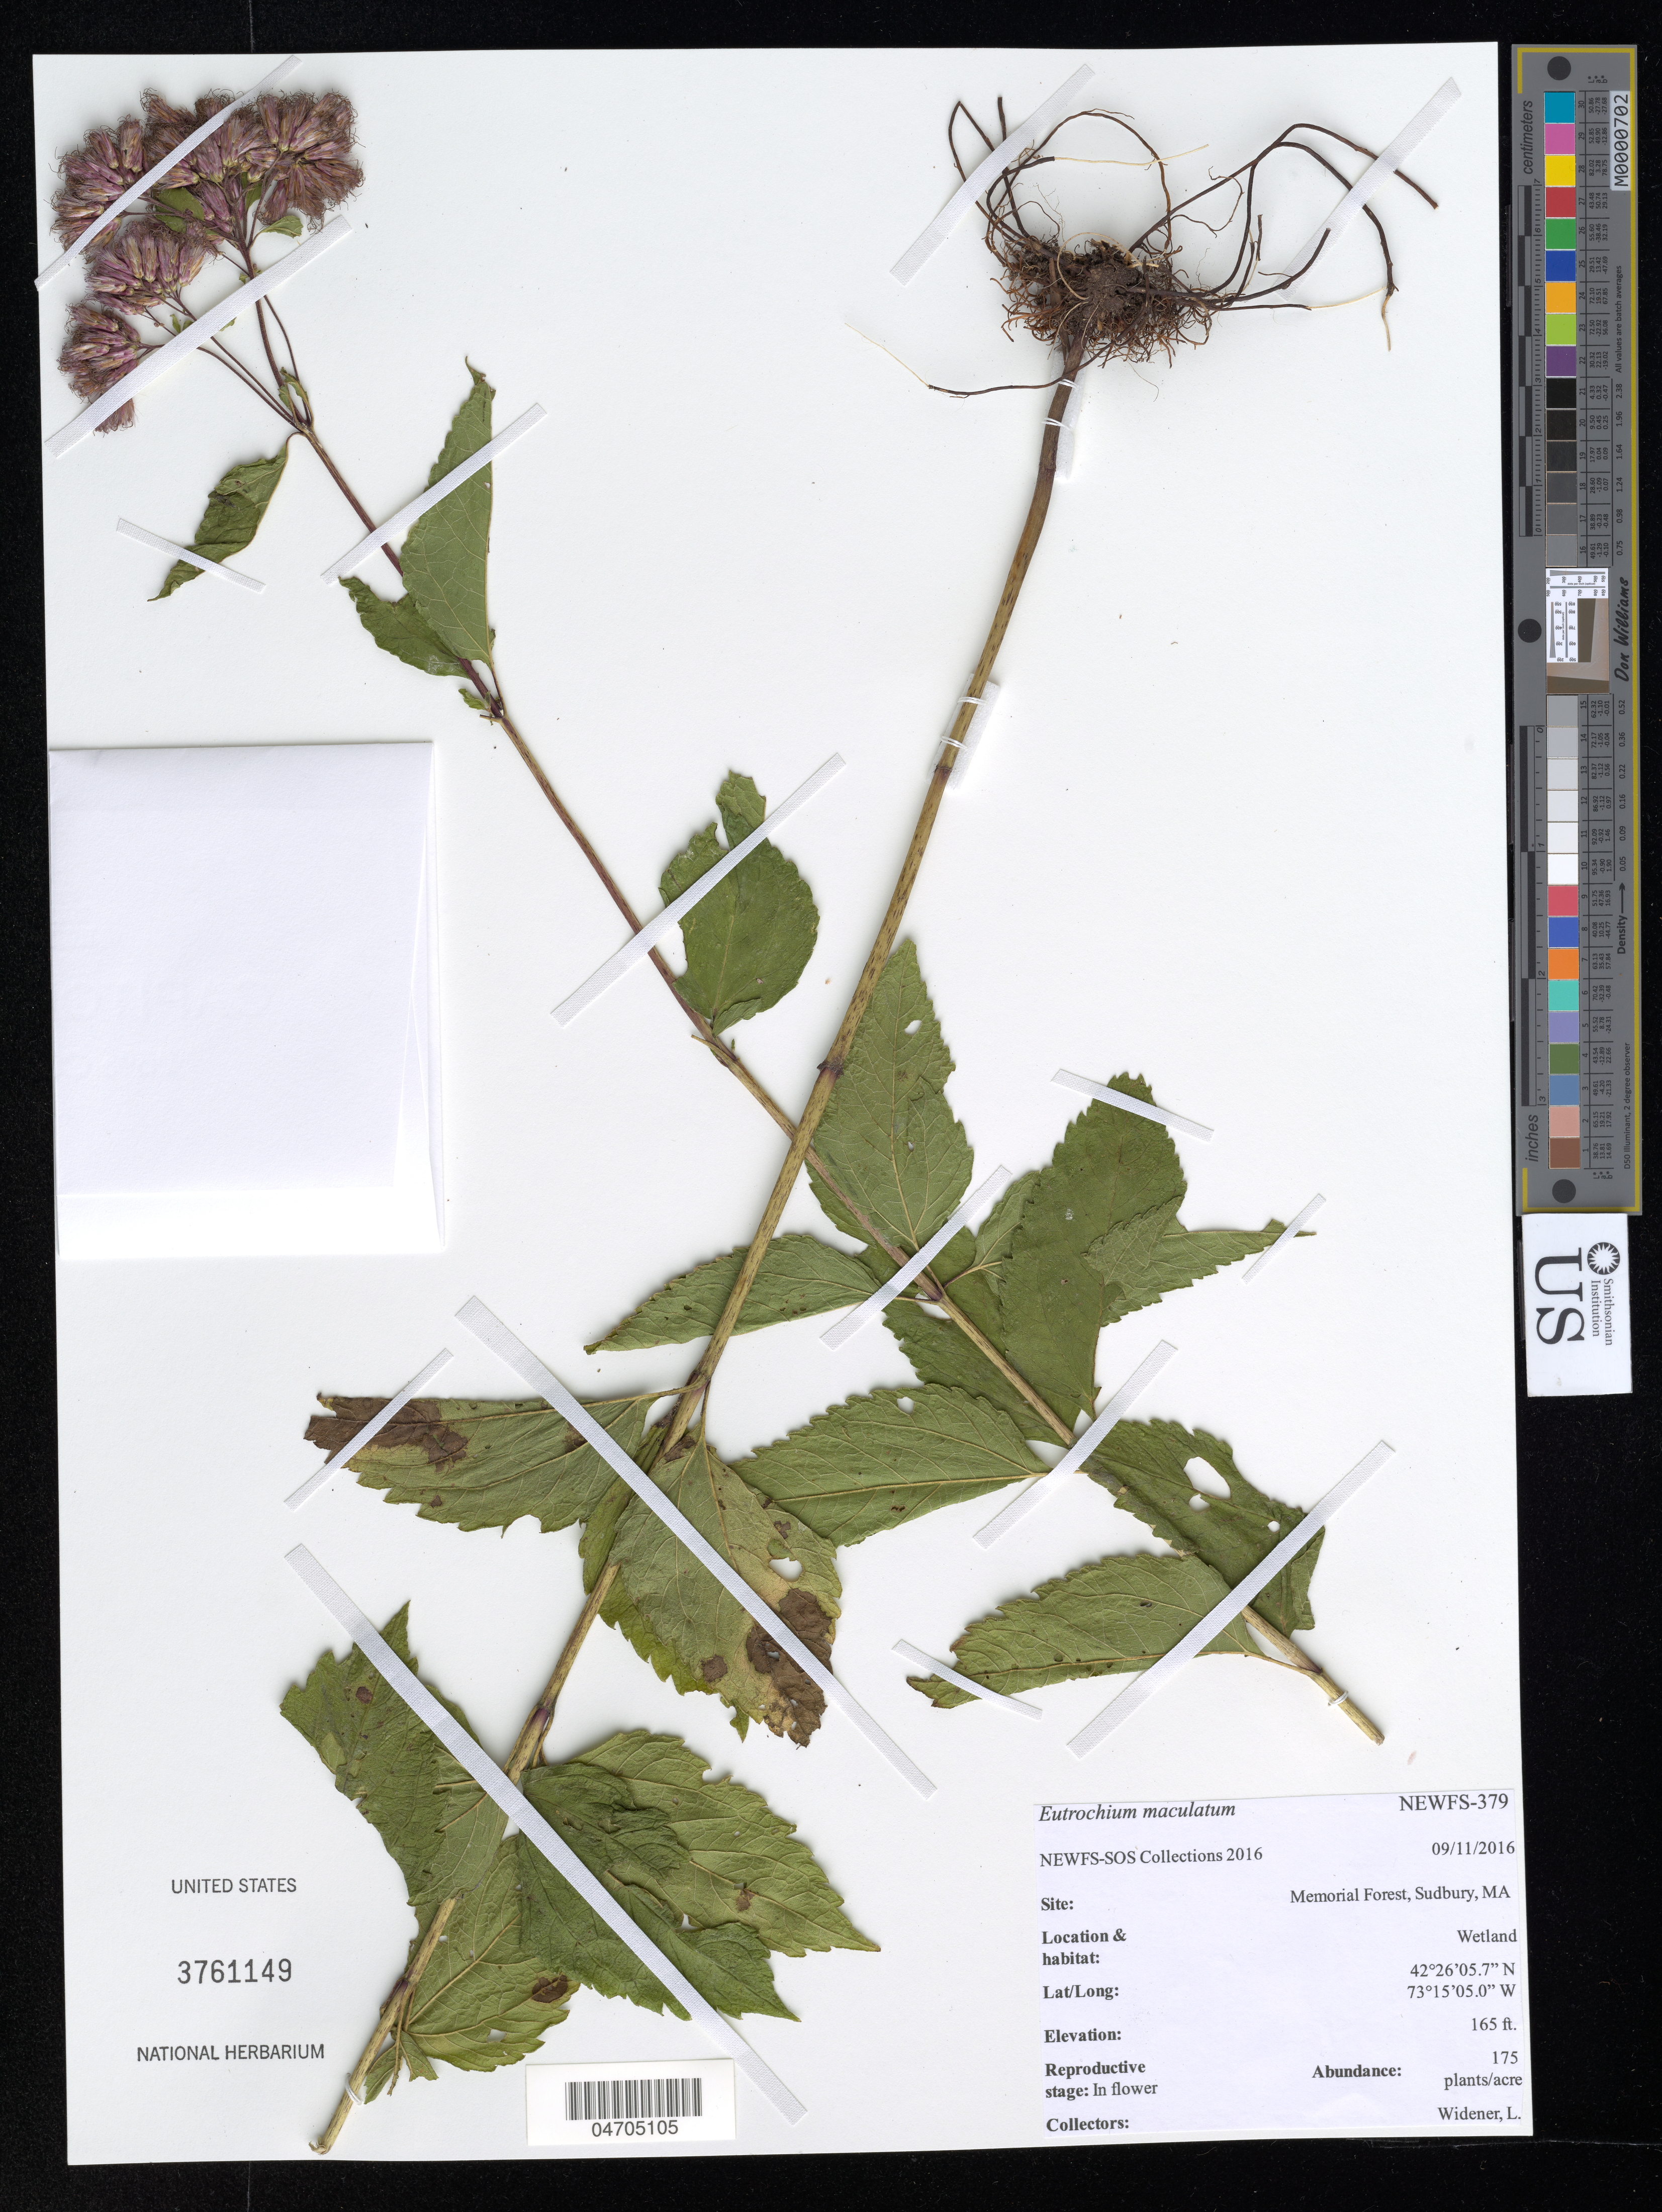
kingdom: Plantae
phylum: Tracheophyta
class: Magnoliopsida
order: Asterales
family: Asteraceae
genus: Eutrochium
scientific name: Eutrochium maculatum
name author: (L.) E.E. Lamont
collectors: L. Widener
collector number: NEWFS-379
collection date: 2016-09-11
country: United States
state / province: Massachusetts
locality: Memorial Forest, Sudbury.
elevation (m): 50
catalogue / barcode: US 3761149